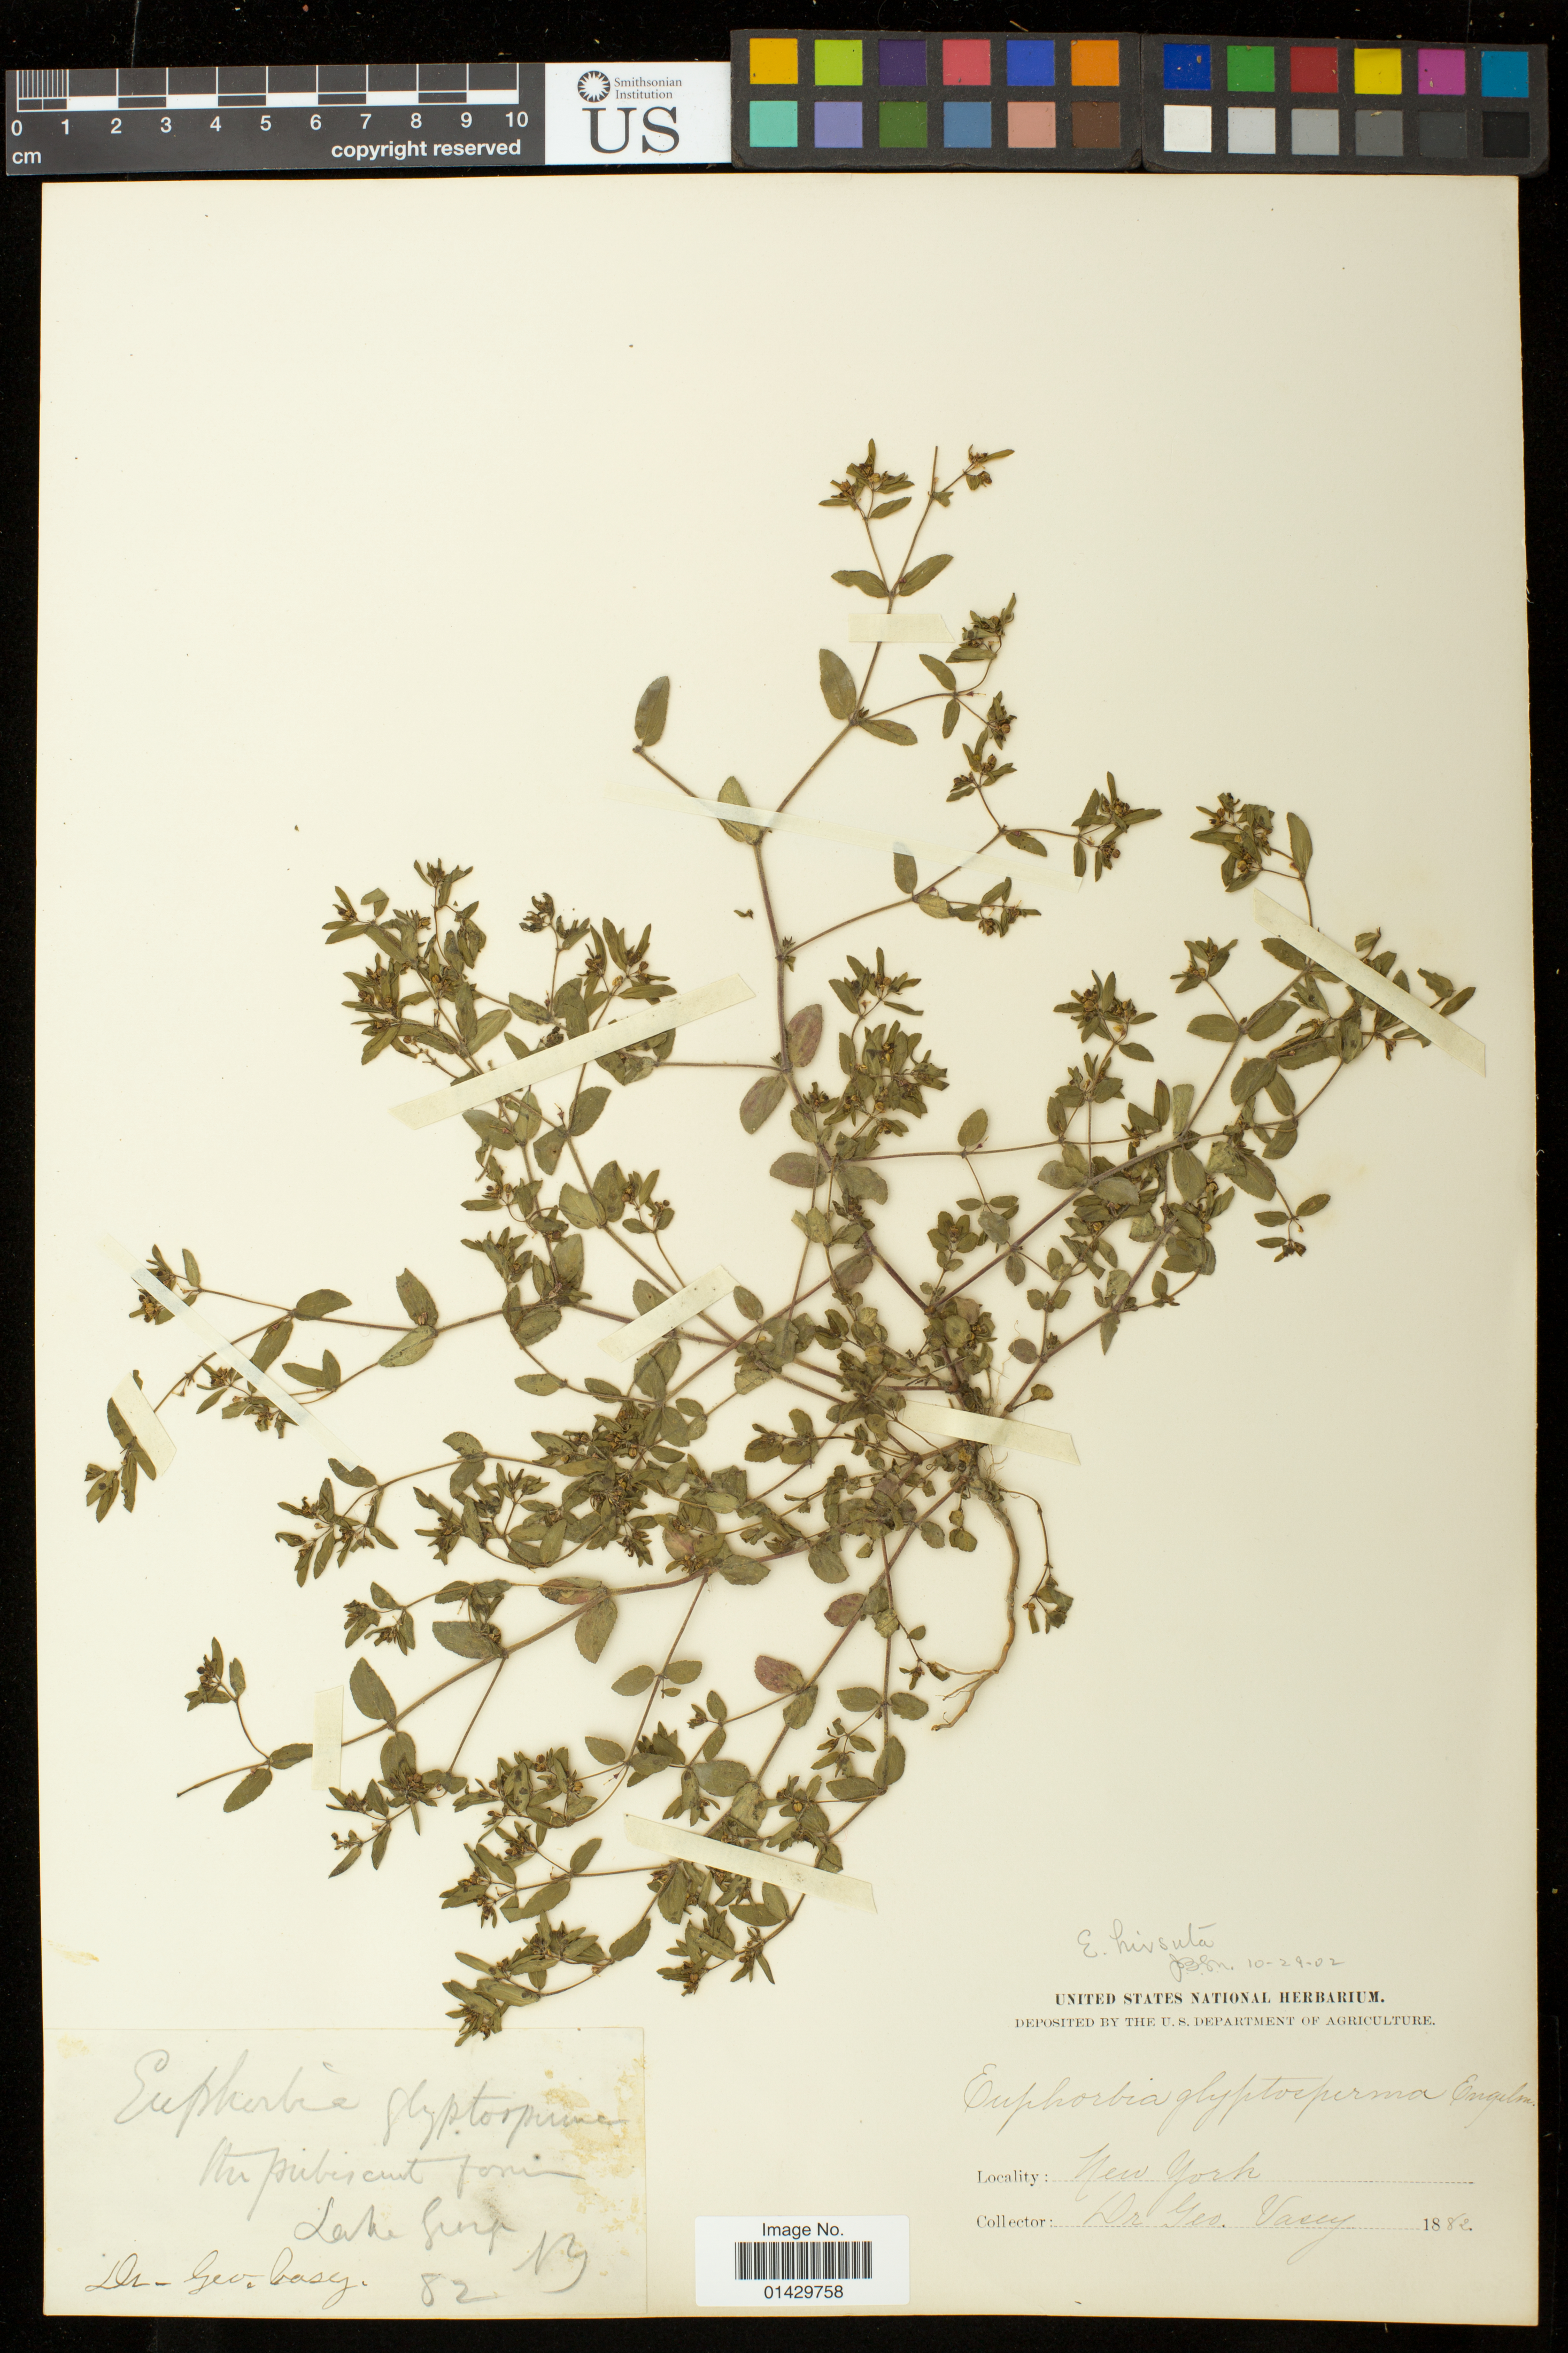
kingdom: Plantae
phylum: Tracheophyta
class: Magnoliopsida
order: Malpighiales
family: Euphorbiaceae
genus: Euphorbia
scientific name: Euphorbia vermiculata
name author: Raf.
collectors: G. Vasey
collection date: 1882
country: United States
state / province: New York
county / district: Sullivan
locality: Lake Sup, NY